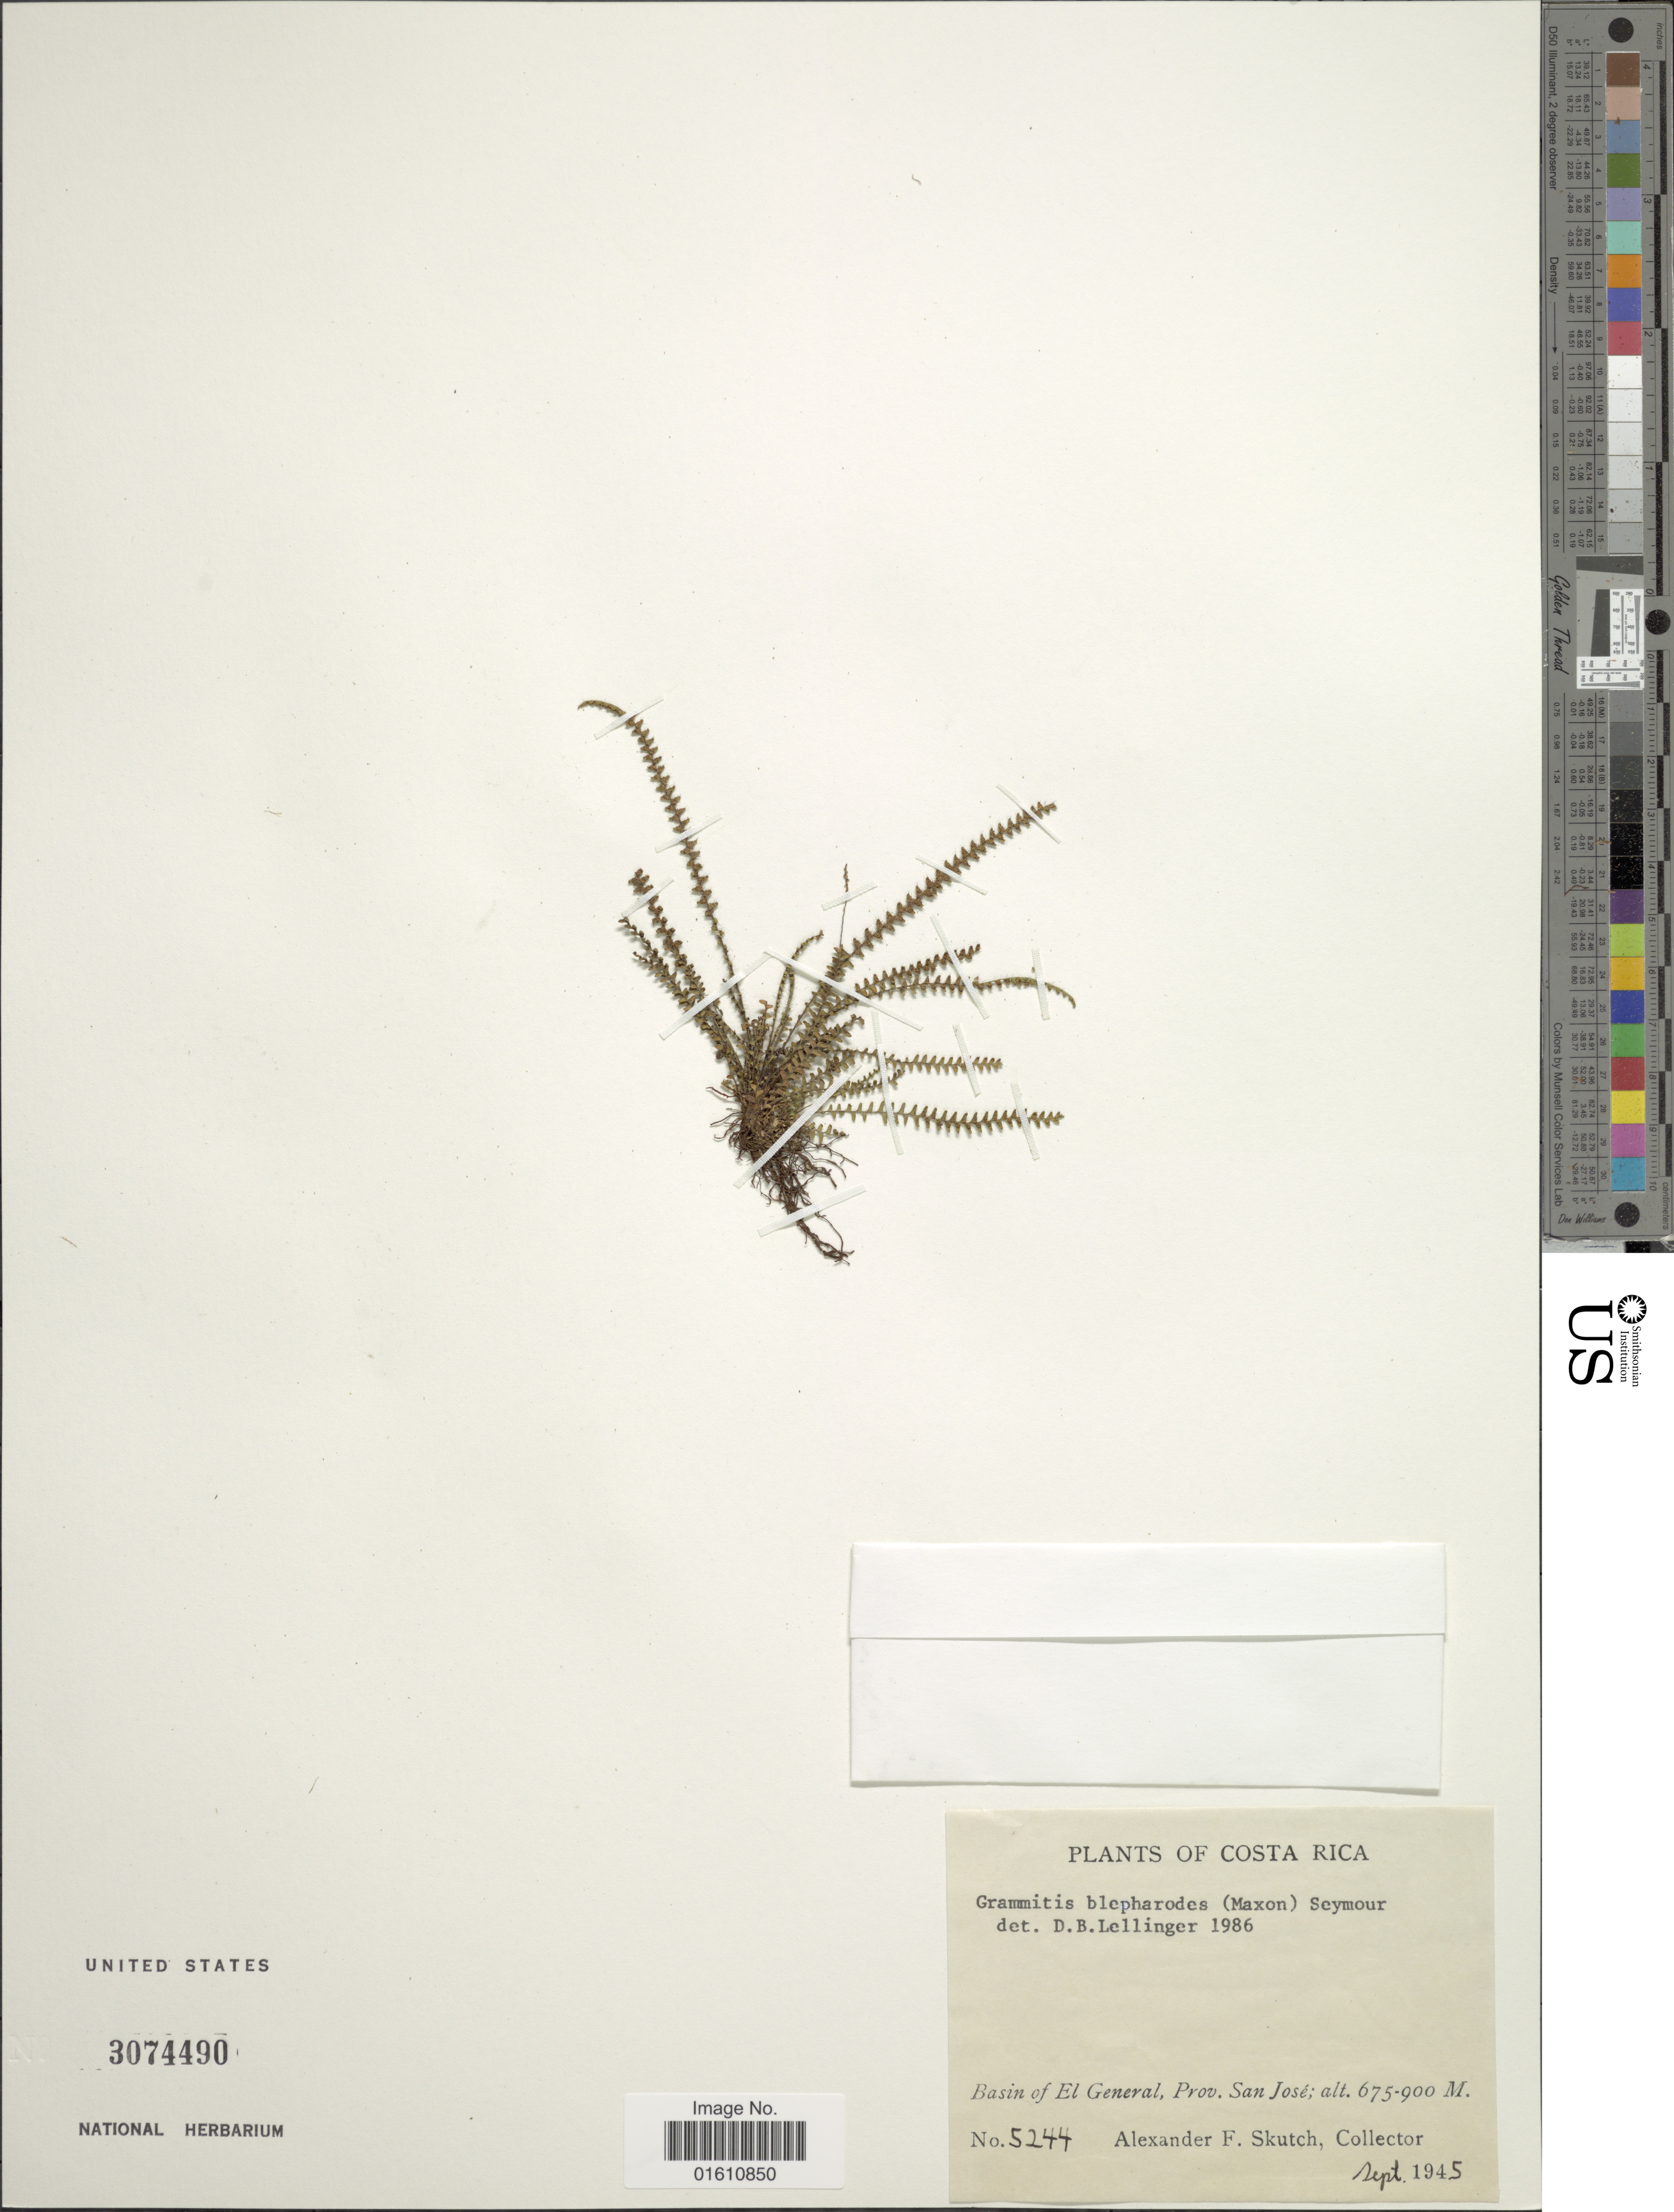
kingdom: Plantae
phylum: Tracheophyta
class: Polypodiopsida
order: Polypodiales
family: Polypodiaceae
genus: Moranopteris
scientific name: Moranopteris taenifolia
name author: (Jenman) R. Y. Hirai & J. Prado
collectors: A. F. Skutch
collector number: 5244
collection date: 1945-09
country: Costa Rica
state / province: San José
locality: Basin of El General, Prov. San Jose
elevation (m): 675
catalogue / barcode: US 3074490